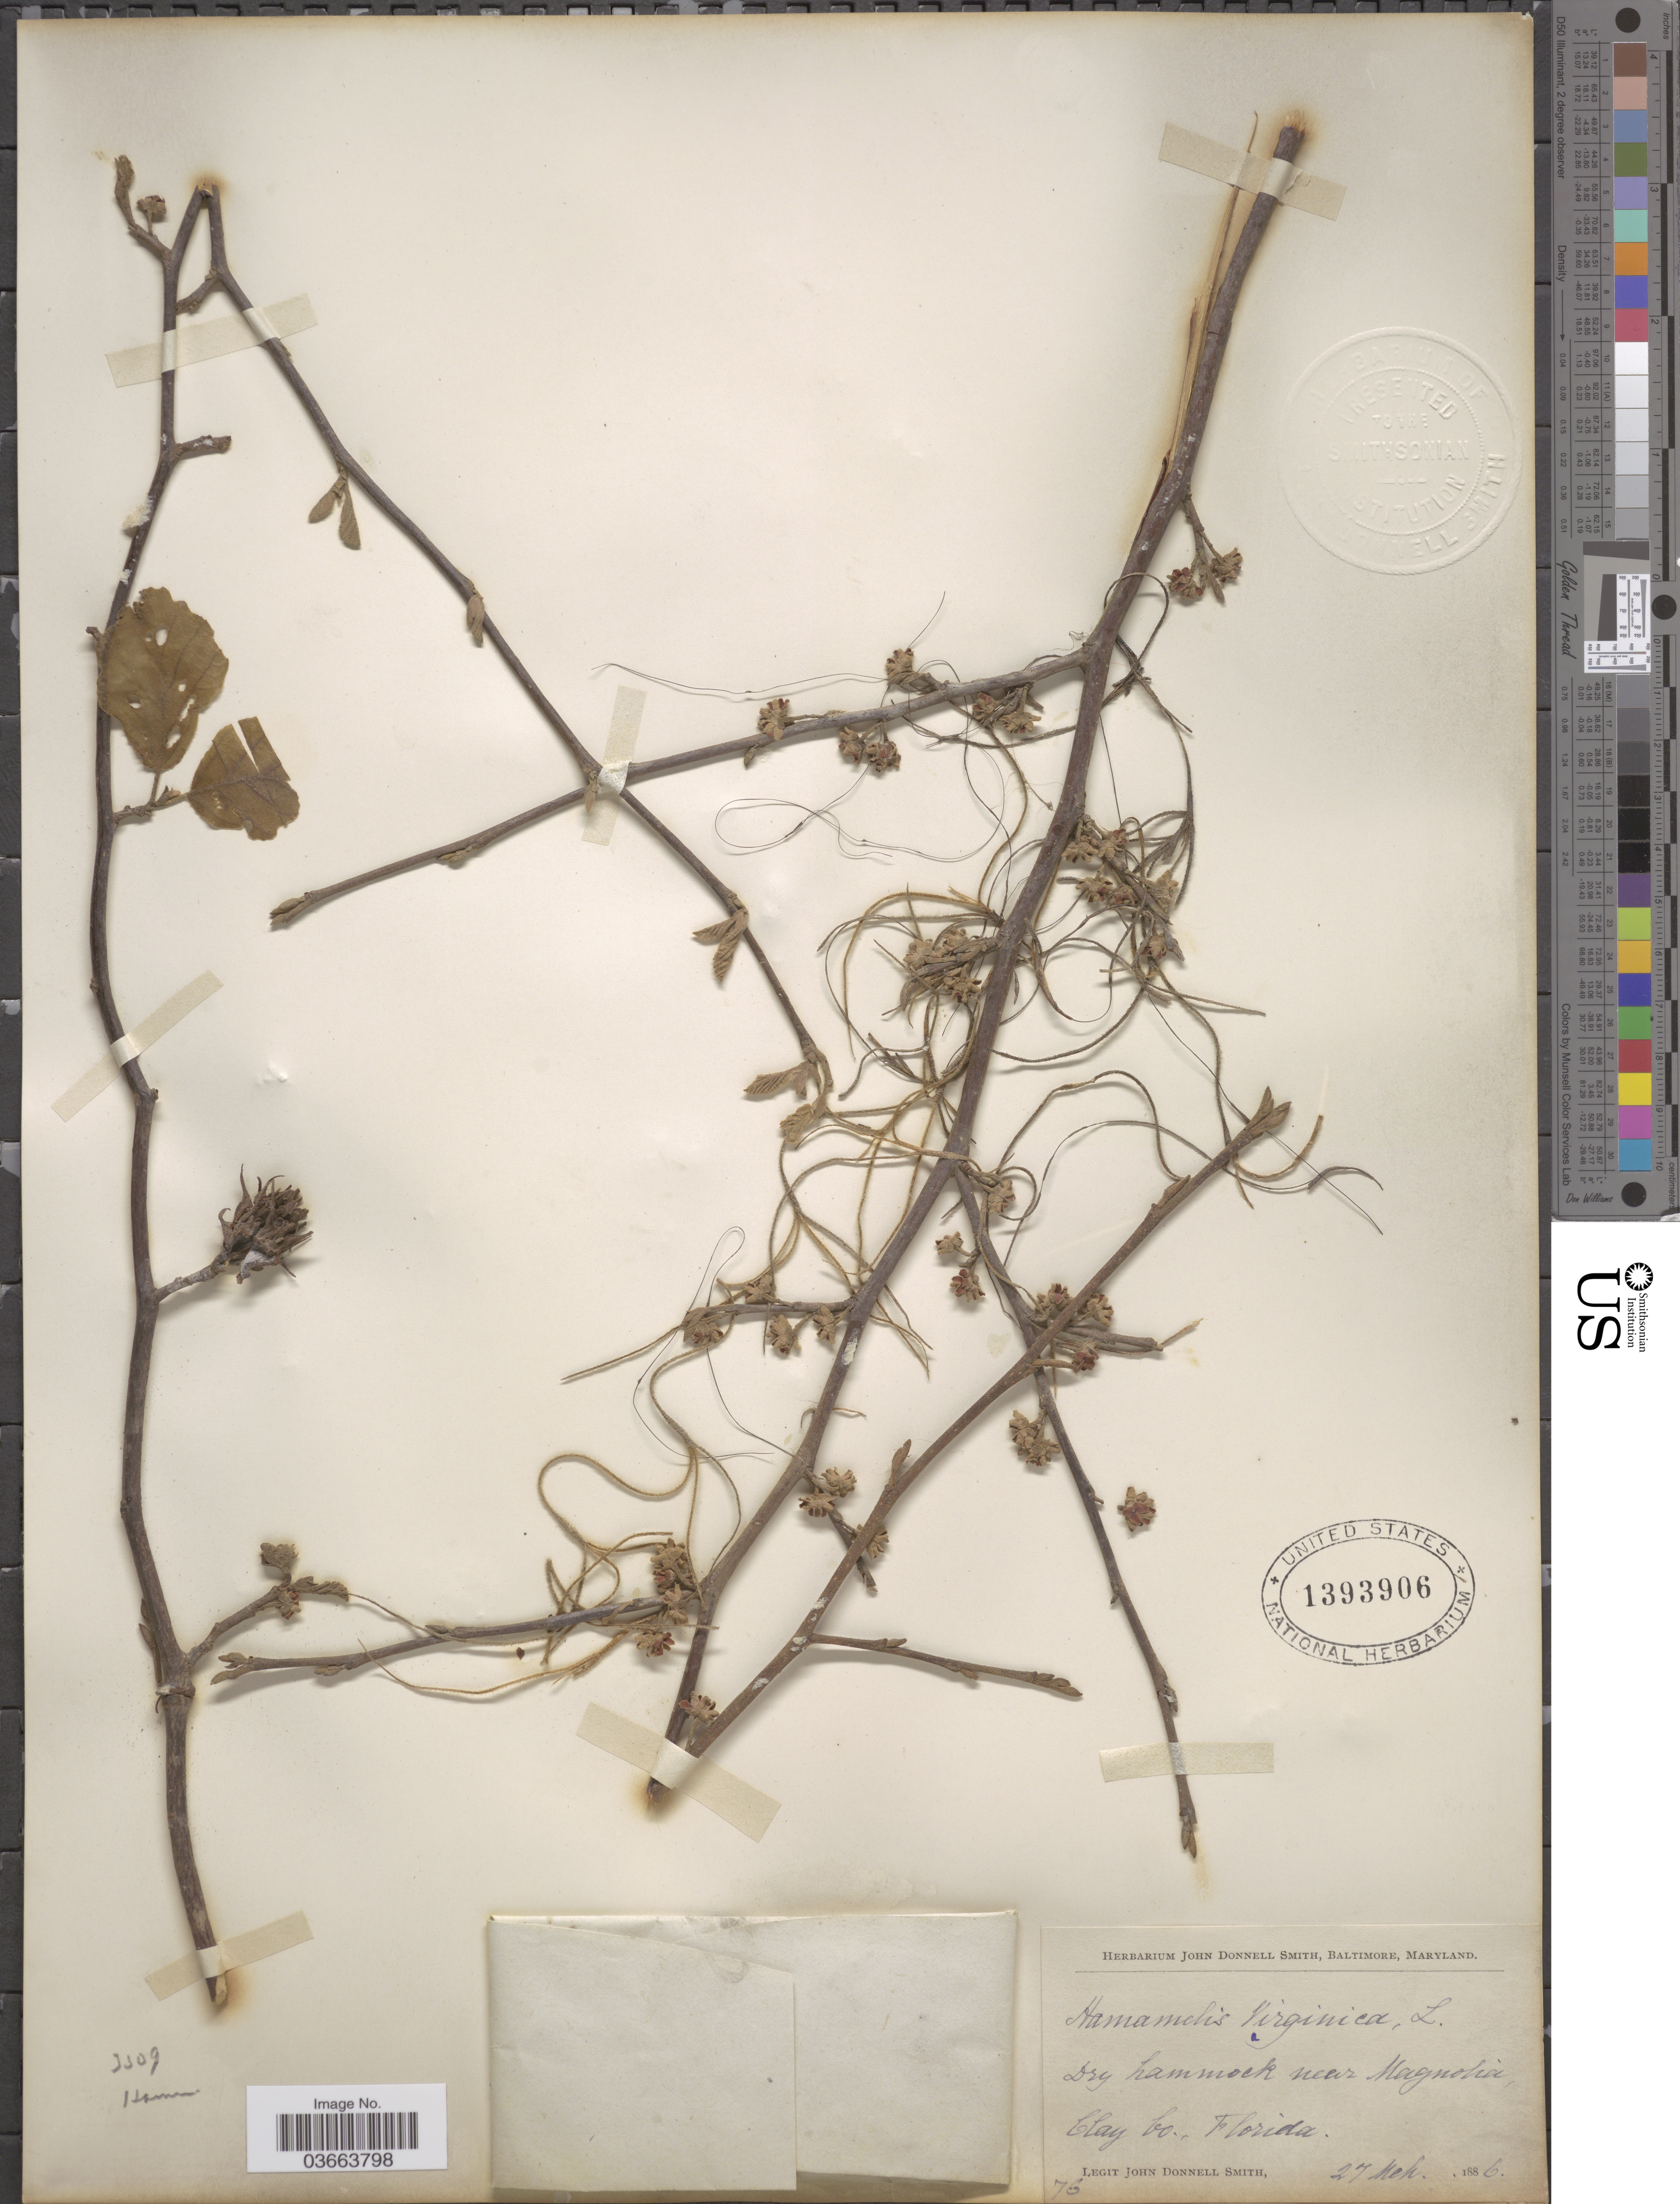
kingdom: Plantae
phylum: Tracheophyta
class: Magnoliopsida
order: Saxifragales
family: Hamamelidaceae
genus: Hamamelis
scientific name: Hamamelis macrophylla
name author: Pursh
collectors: J. Donnell Smith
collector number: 76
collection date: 1886-03-27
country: United States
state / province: Florida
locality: Dry hammock near Magnolia, Clay Co.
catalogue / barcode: US 1393906